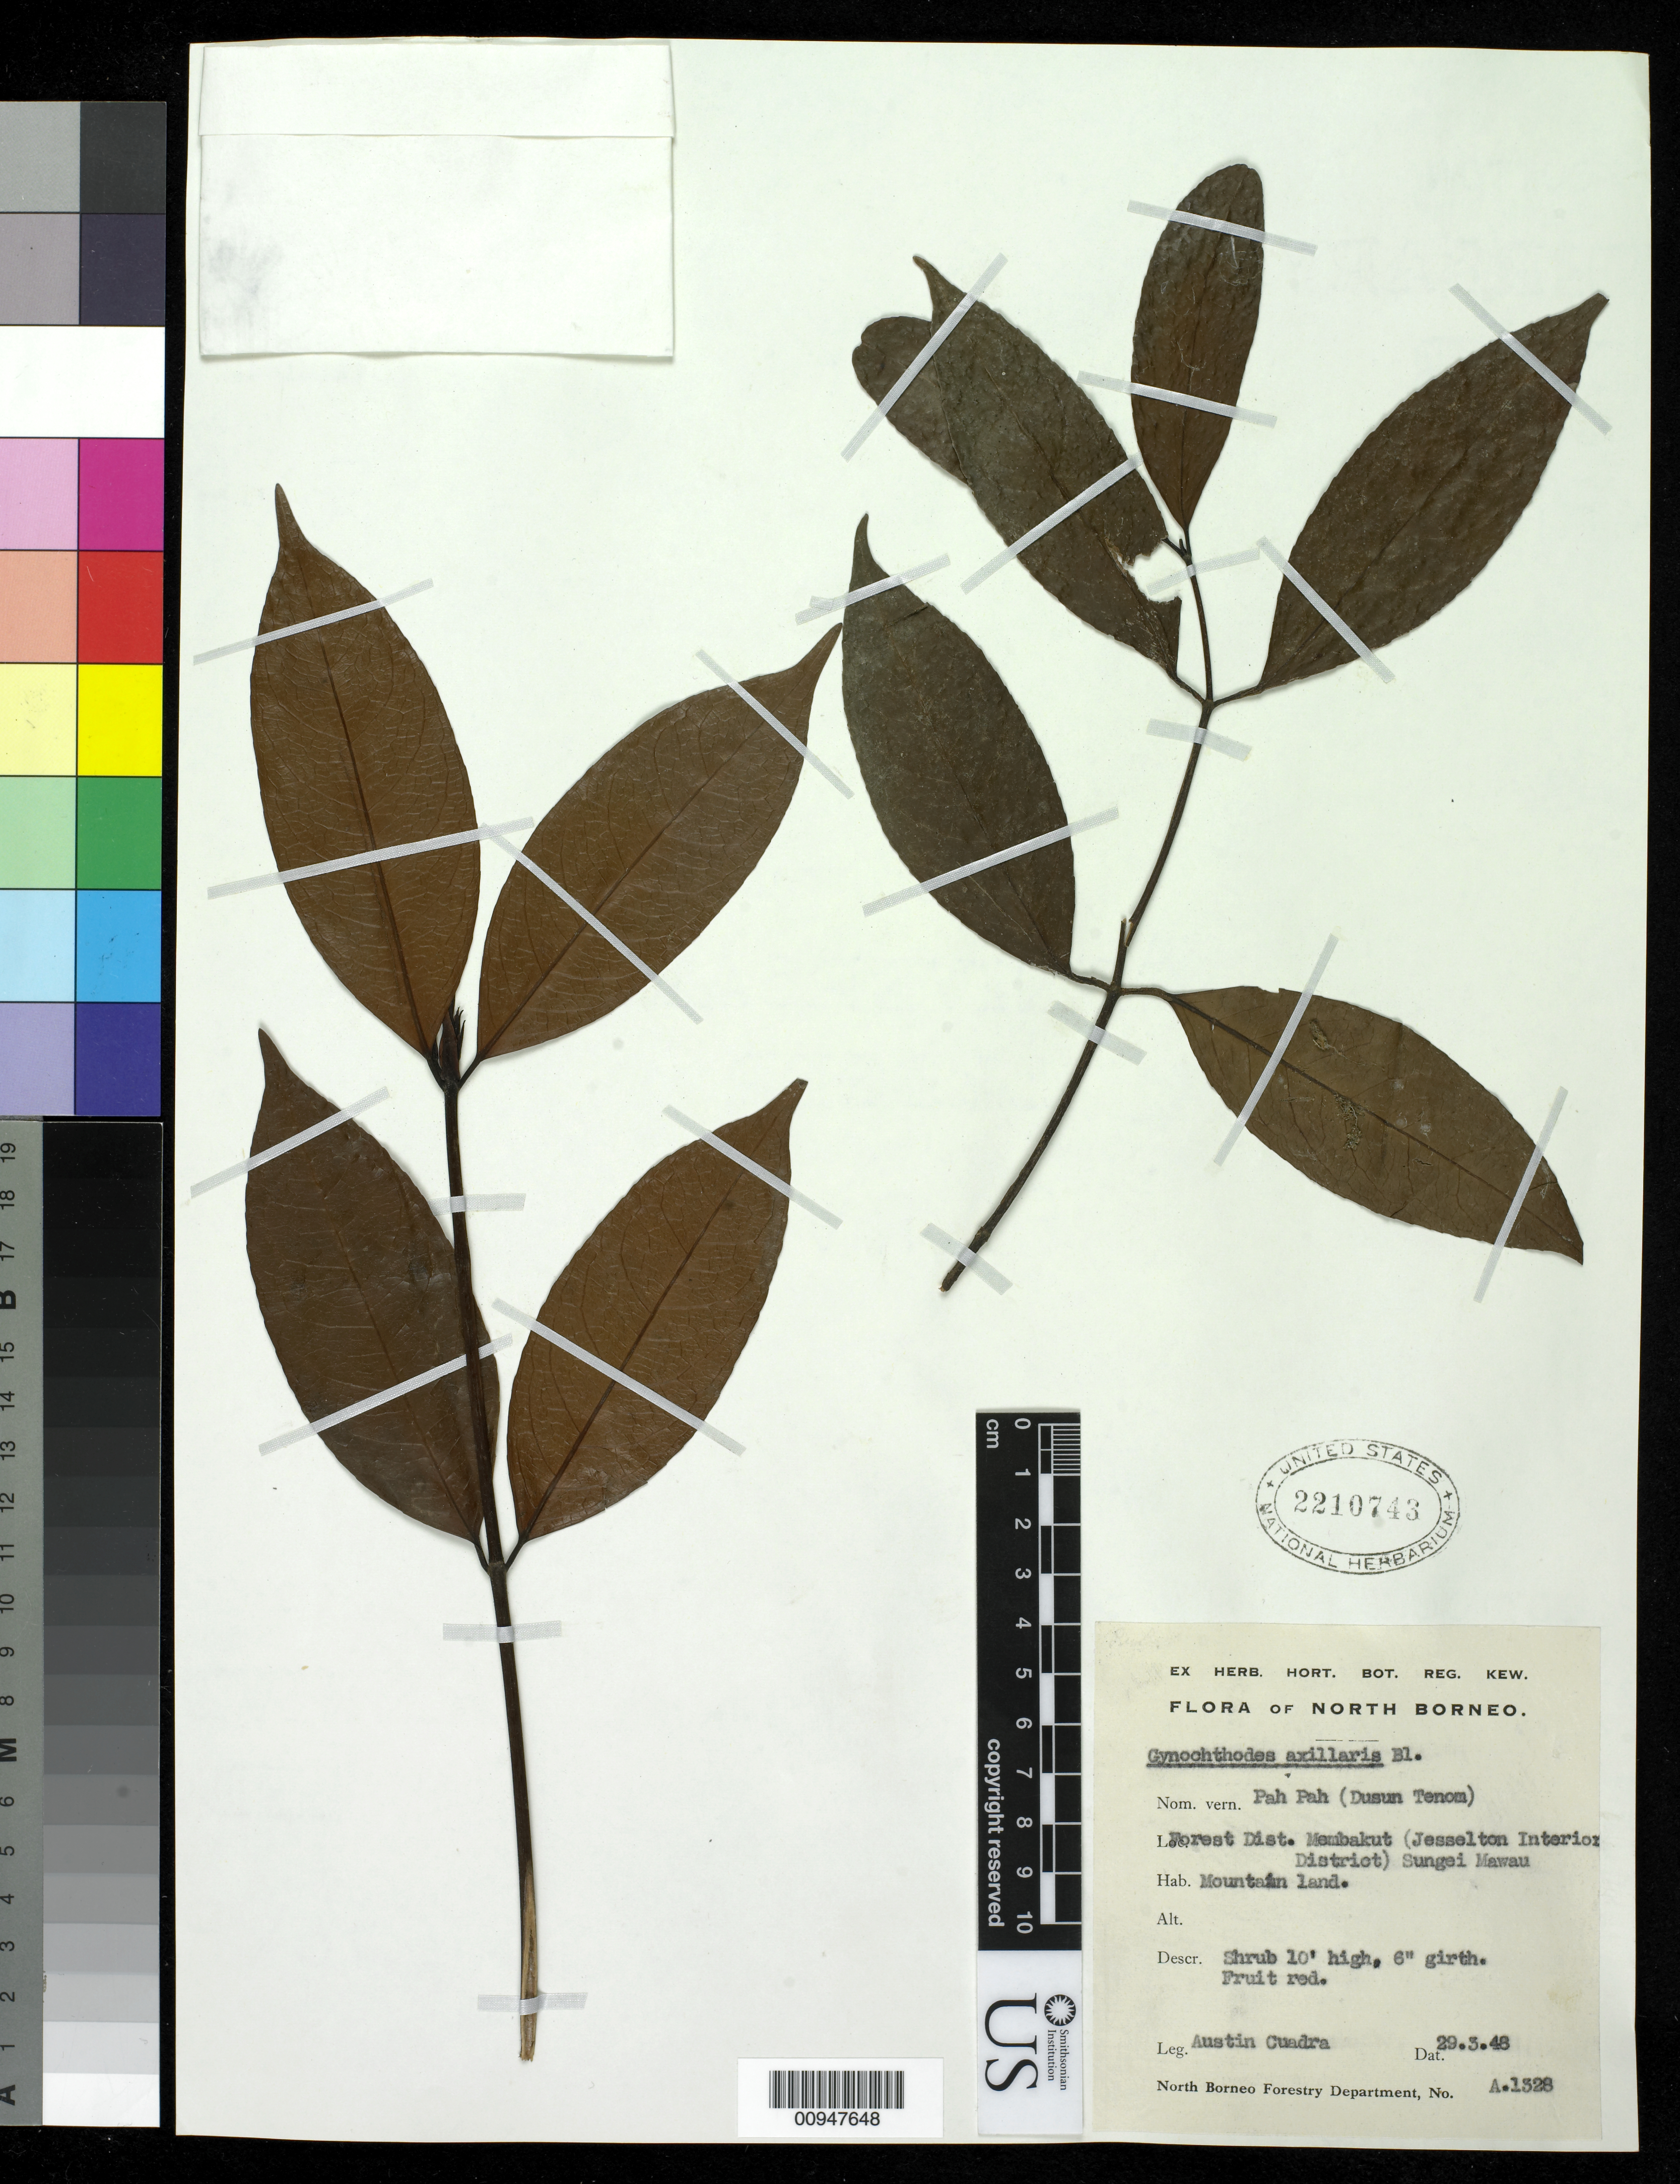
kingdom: Plantae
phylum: Tracheophyta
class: Magnoliopsida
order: Malpighiales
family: Rhizophoraceae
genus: Gynotroches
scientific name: Gynotroches axillaris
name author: Blume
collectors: A. Cuadra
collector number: A 1328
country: Malaysia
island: Island Unknown or uncertain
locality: Forest Dist. Membakut (Jesselton Interior District) Sungei Mawau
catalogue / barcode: US 2210743